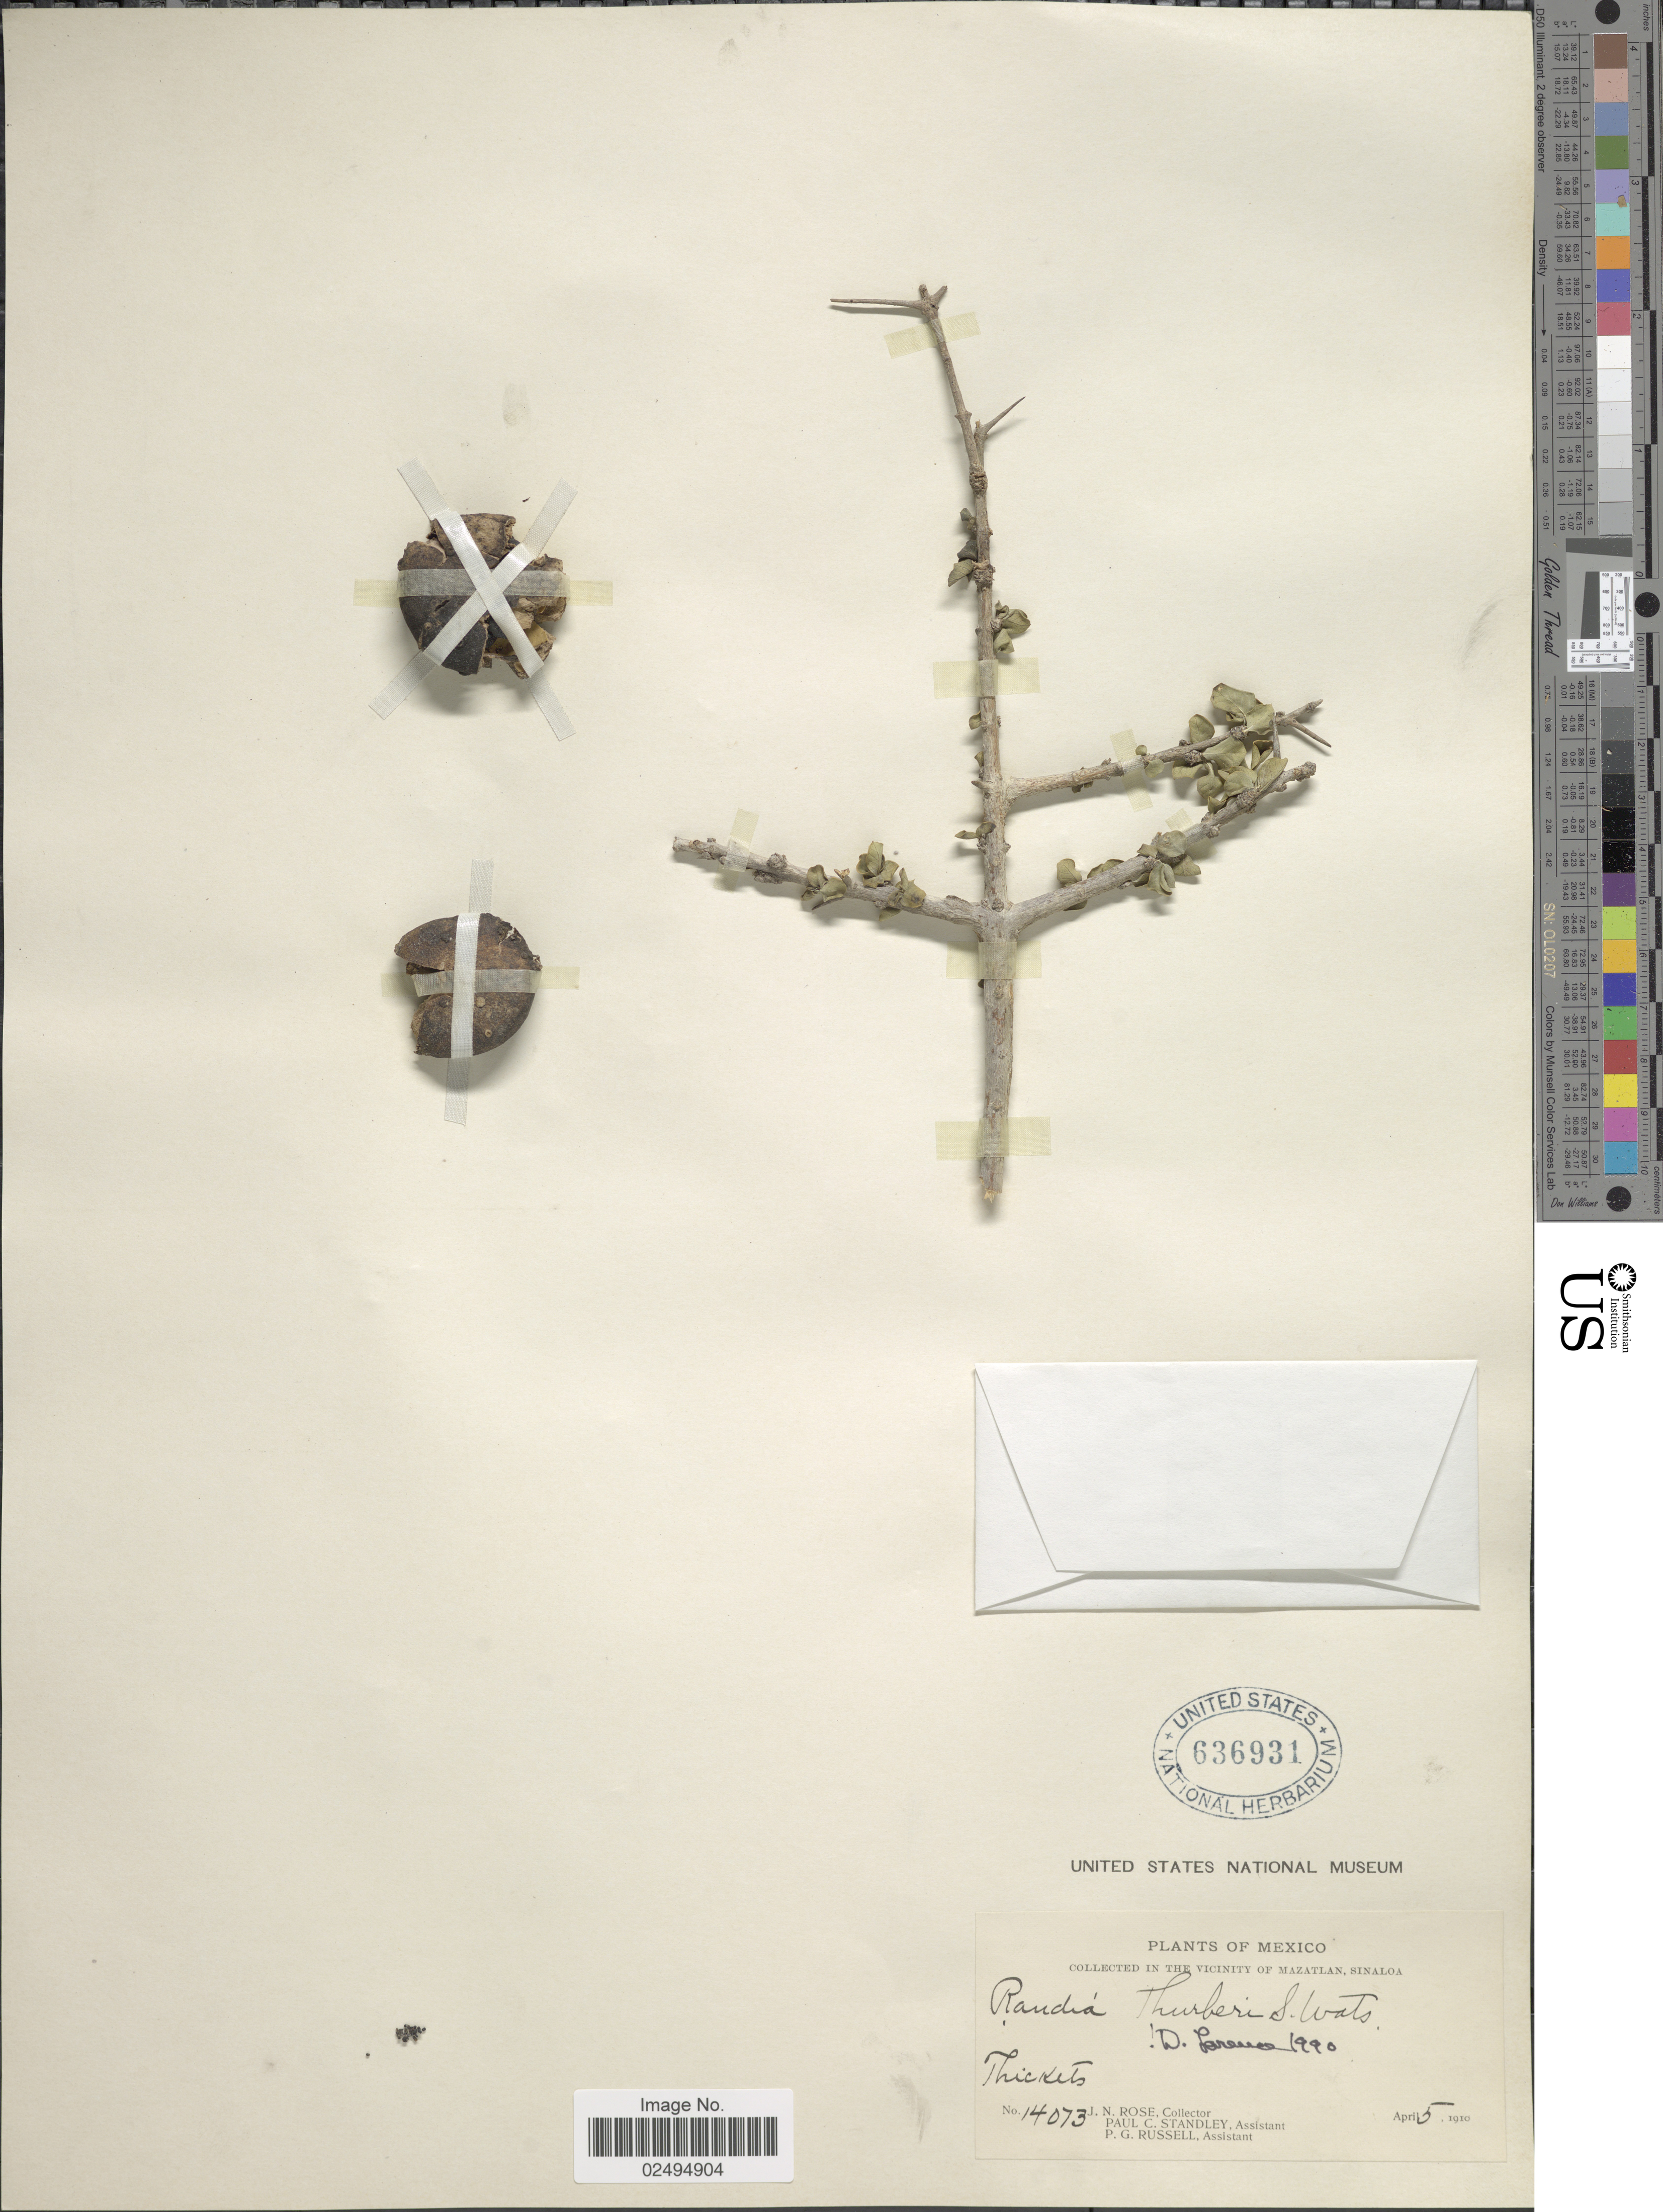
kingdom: Plantae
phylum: Tracheophyta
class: Magnoliopsida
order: Gentianales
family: Rubiaceae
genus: Randia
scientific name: Randia thurberi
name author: S. Watson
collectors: J. N. Rose, P. C. Standley & P. G. Russell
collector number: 14073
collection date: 1910-04-05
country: Mexico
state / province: Sinaloa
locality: Vicinity of Mazatlan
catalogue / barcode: US 636931